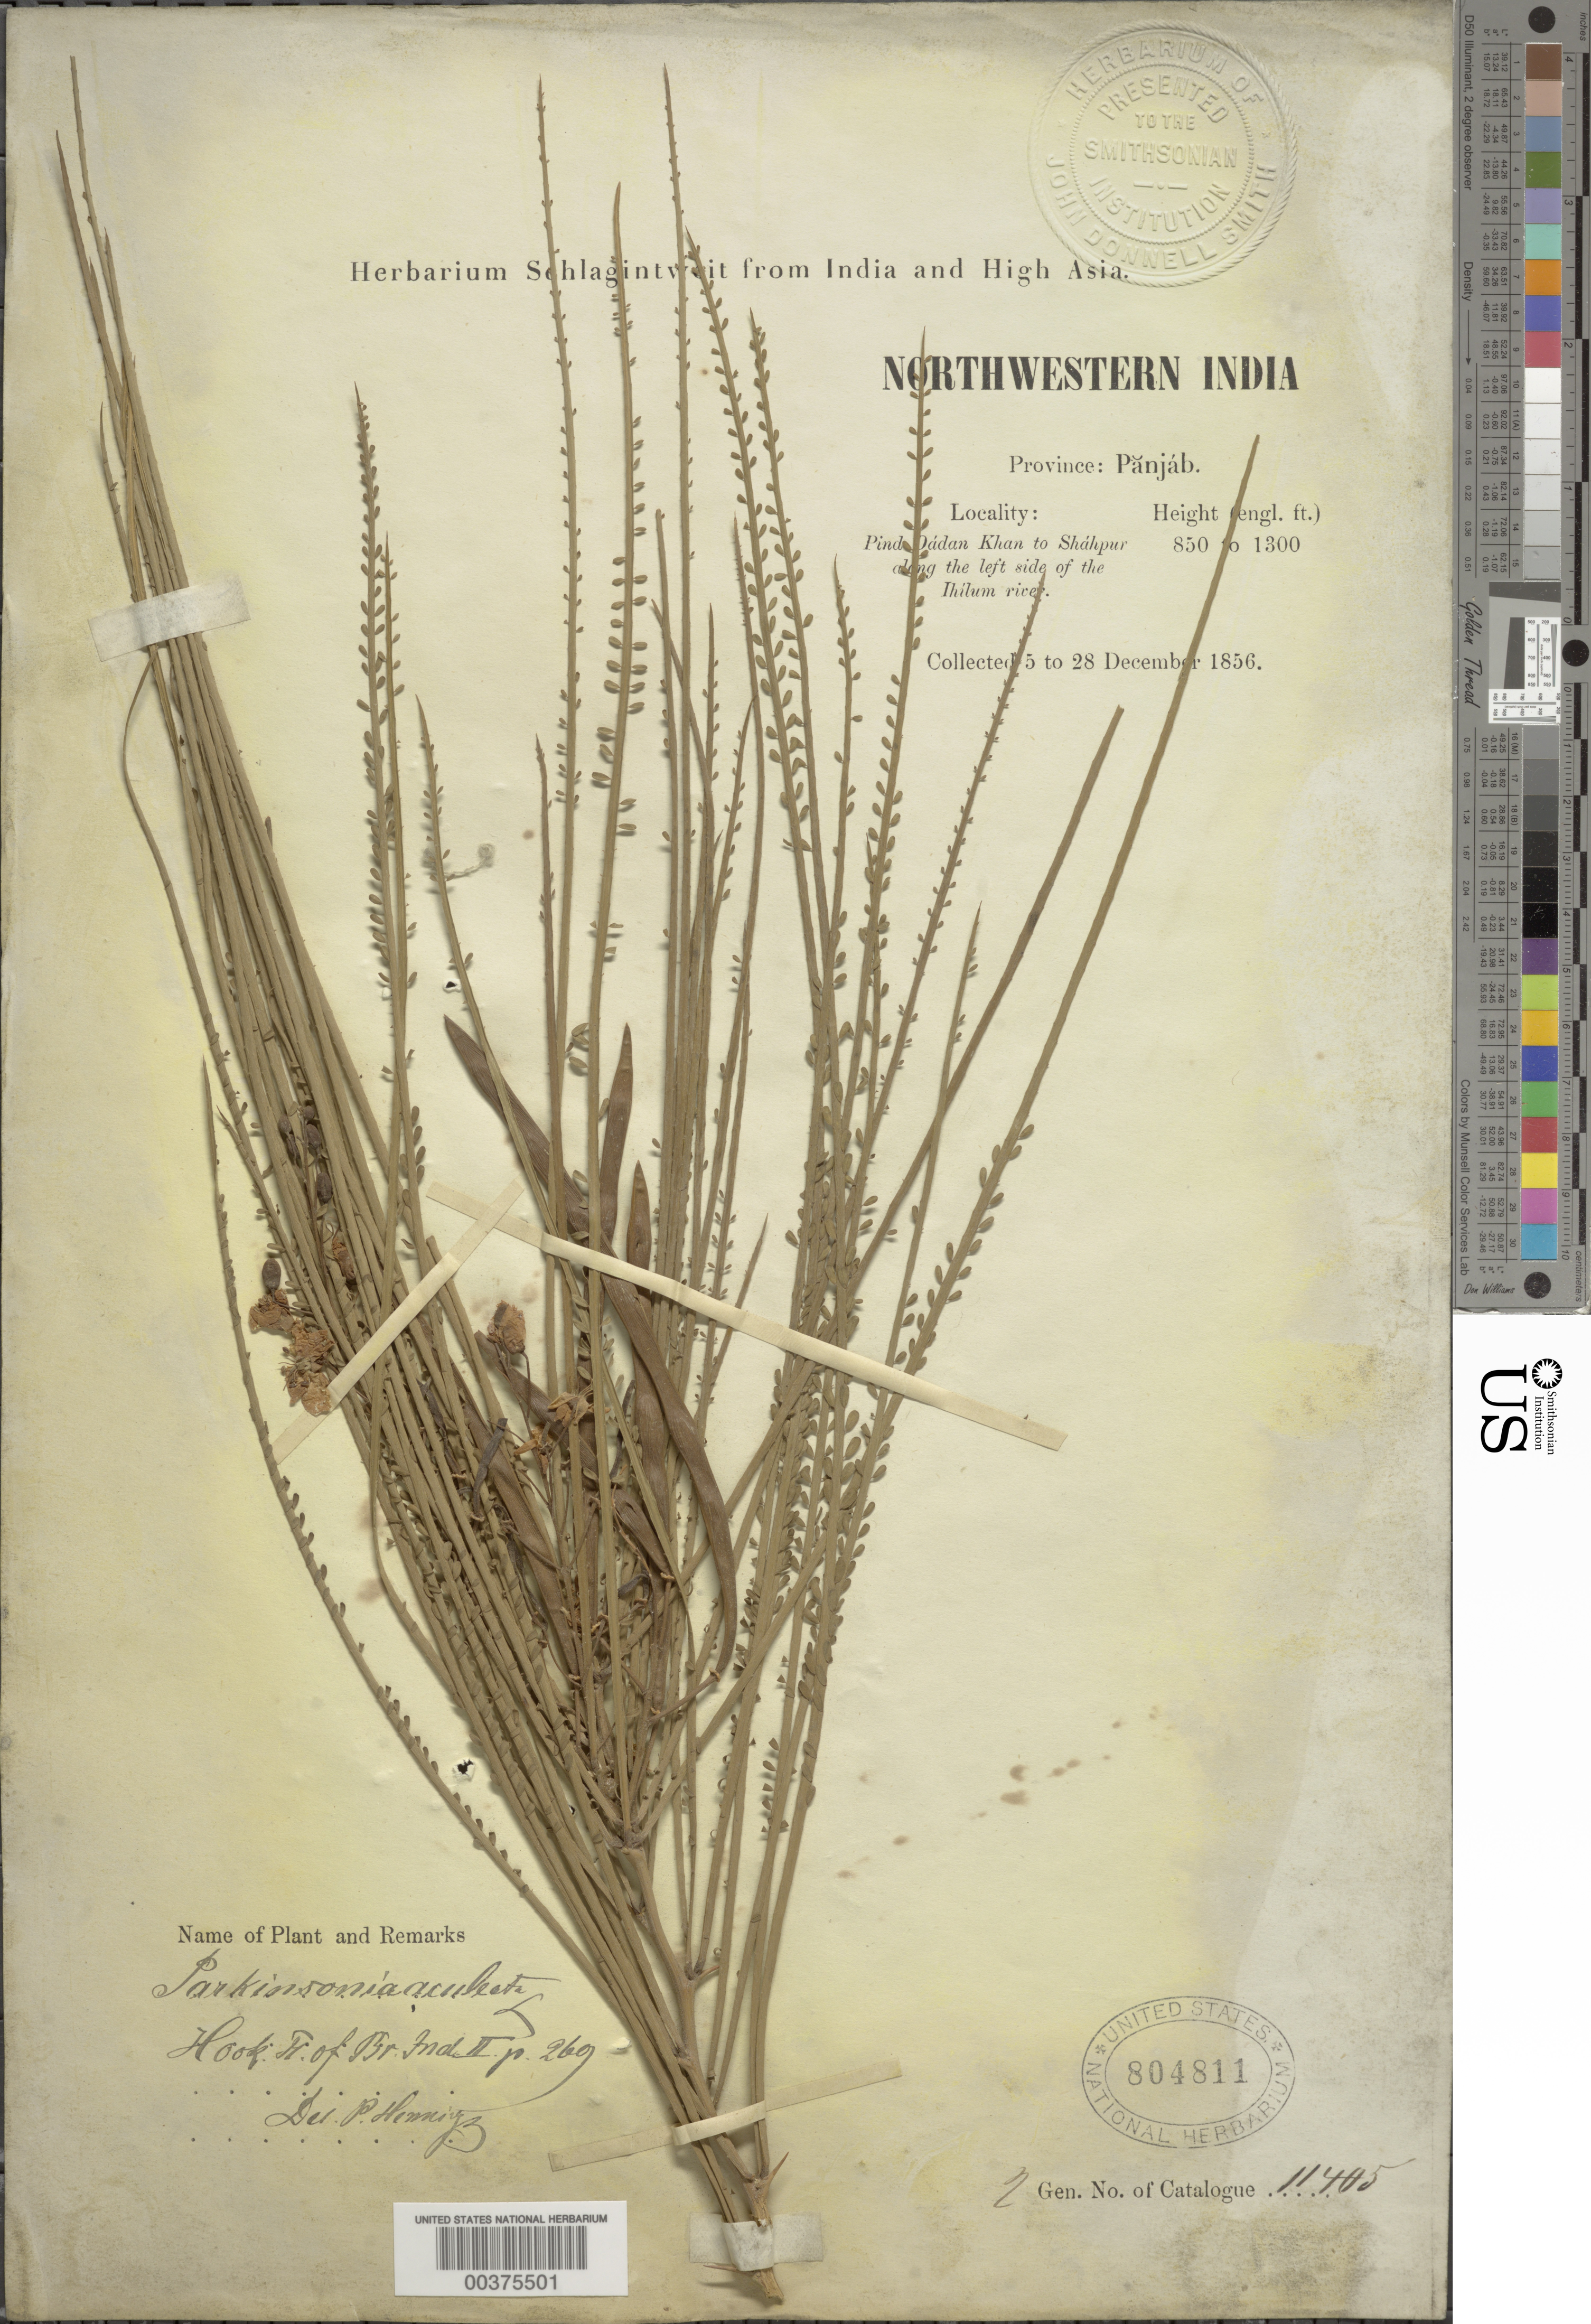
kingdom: Plantae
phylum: Tracheophyta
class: Magnoliopsida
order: Fabales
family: Fabaceae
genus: Parkinsonia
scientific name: Parkinsonia aculeata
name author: L.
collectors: Herbarium Schlagintweit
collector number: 11405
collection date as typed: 05 Dec 1856 to 28 Dec 1856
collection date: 1856-12-05/1856-12-28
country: Pakistan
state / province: Punjab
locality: Northwestern India; Pind Dadan Khan to Shahpur along the left side of the Ihilum river; Punjab prov.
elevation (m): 259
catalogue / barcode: US 804811